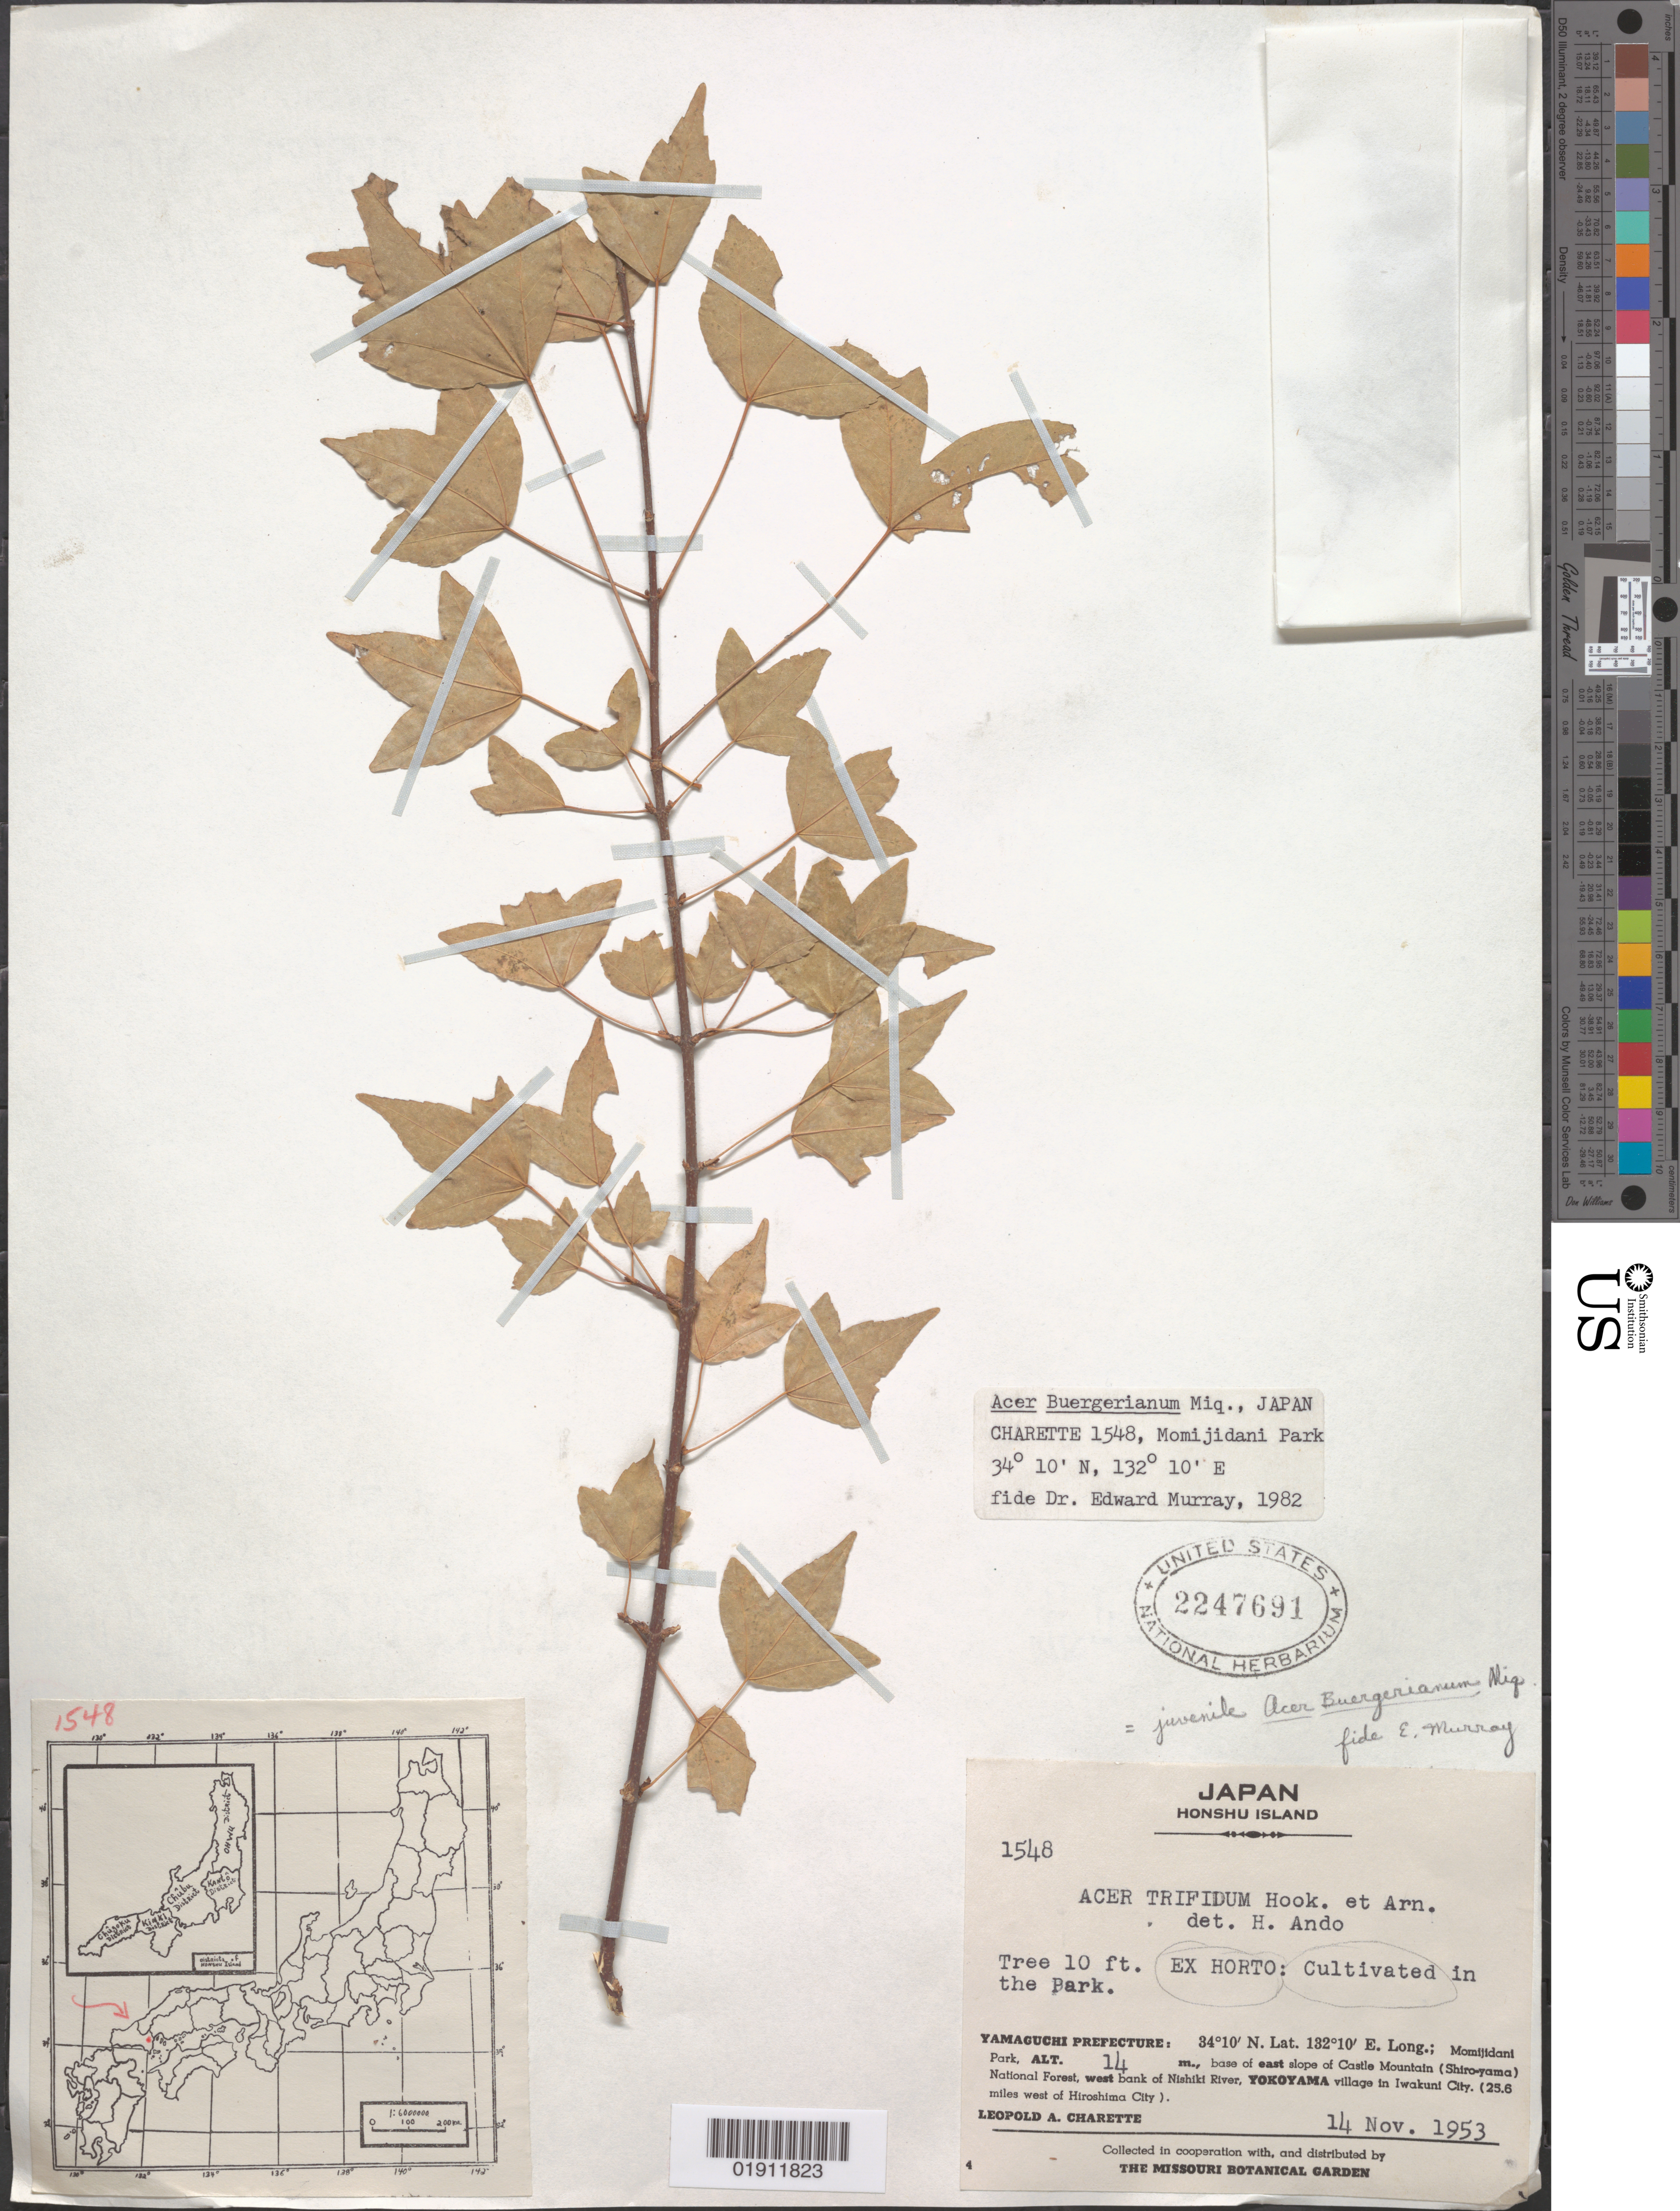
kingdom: Plantae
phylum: Tracheophyta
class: Magnoliopsida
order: Sapindales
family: Sapindaceae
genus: Acer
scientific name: Acer buergerianum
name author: Miq.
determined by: Murray, Edward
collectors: L. A. Charette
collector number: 1548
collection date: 1953-11-14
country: Japan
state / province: Yamaguti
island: Honshu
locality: Yamaguchi Prefecture, Momijidani Park, base of E slope of Castle Mountain (Shiro-yama) National Forest, W bank of Nishiki river. Tokoyama village in Iwakuni City (25.6 miles W of Hiroshima City)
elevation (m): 14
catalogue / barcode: US 2247691